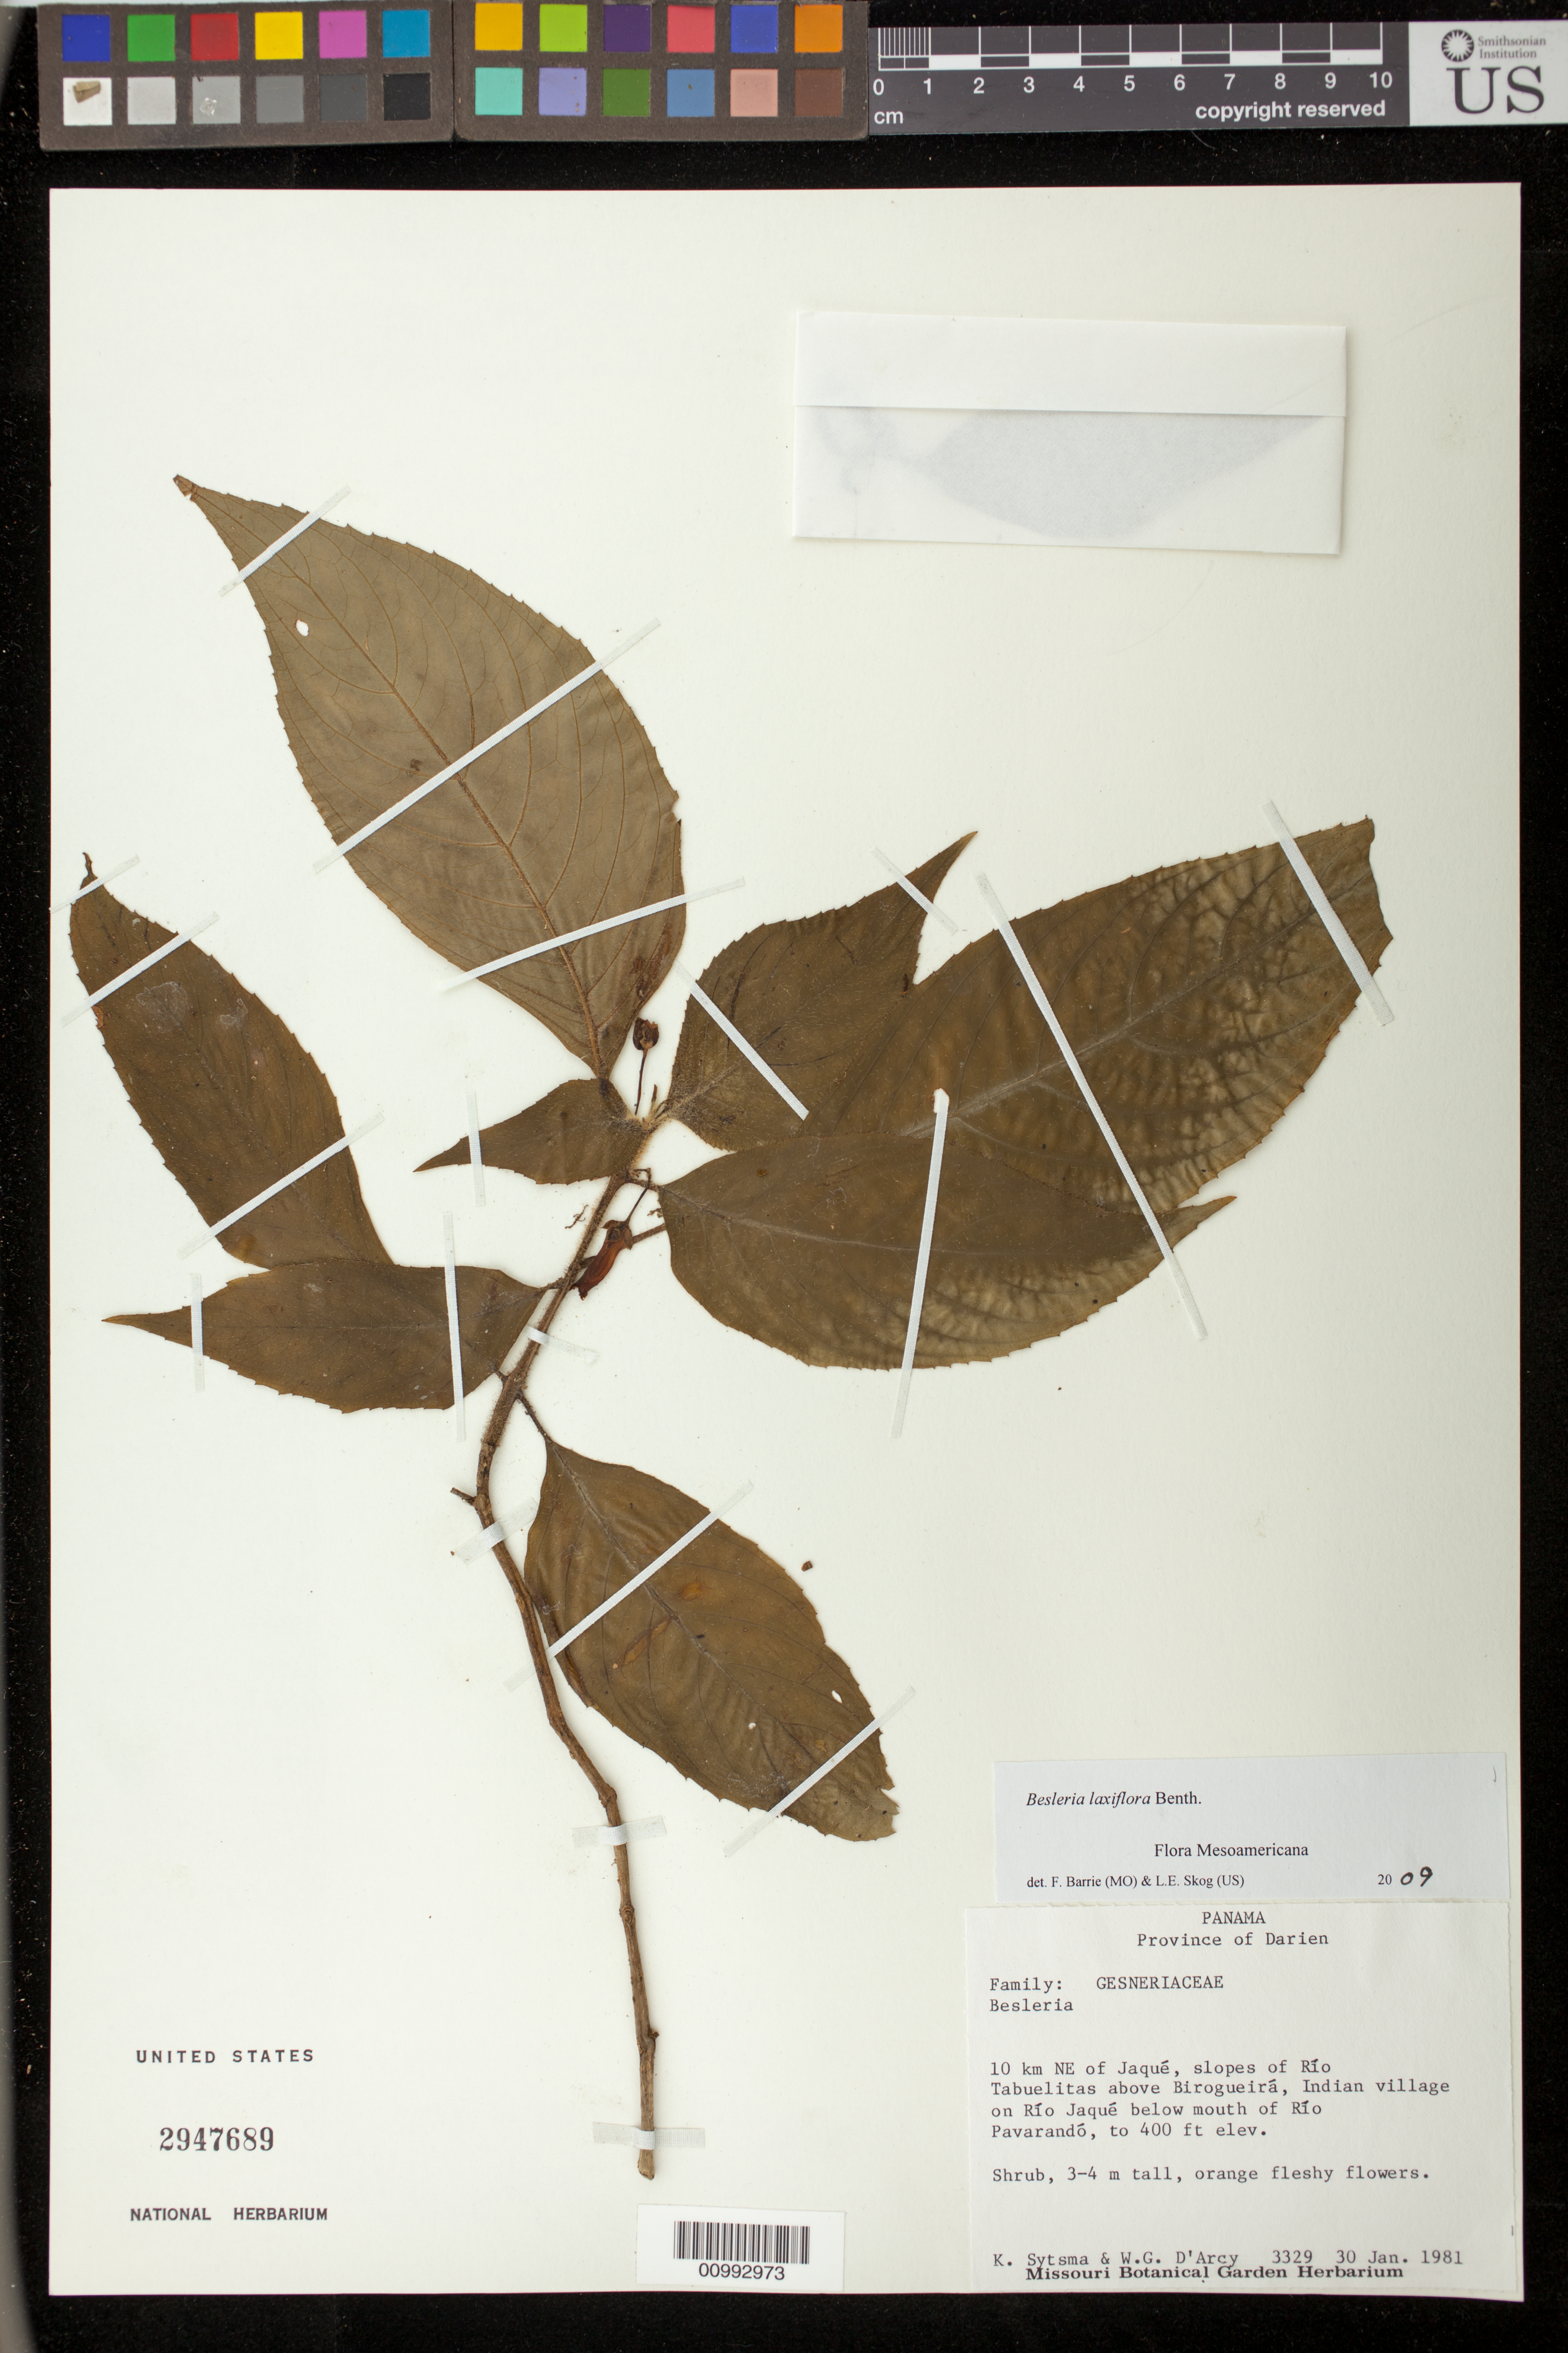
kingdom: Plantae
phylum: Tracheophyta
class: Magnoliopsida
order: Lamiales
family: Gesneriaceae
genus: Besleria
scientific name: Besleria laxiflora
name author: Benth.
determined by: Barrie, F. R.; Skog, Laurence E.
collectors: K. J. Sytsma & W. G. D'Arcy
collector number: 3329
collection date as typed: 30 Jan 1981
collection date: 1981-01-30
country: Panama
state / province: Darién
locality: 10 km NE of Jaqué, slopes of Río Tabuelitas above Birogueirá, Indian village onRío Jaqué below mouth of Río Pavarandó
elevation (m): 122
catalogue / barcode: US 2947689